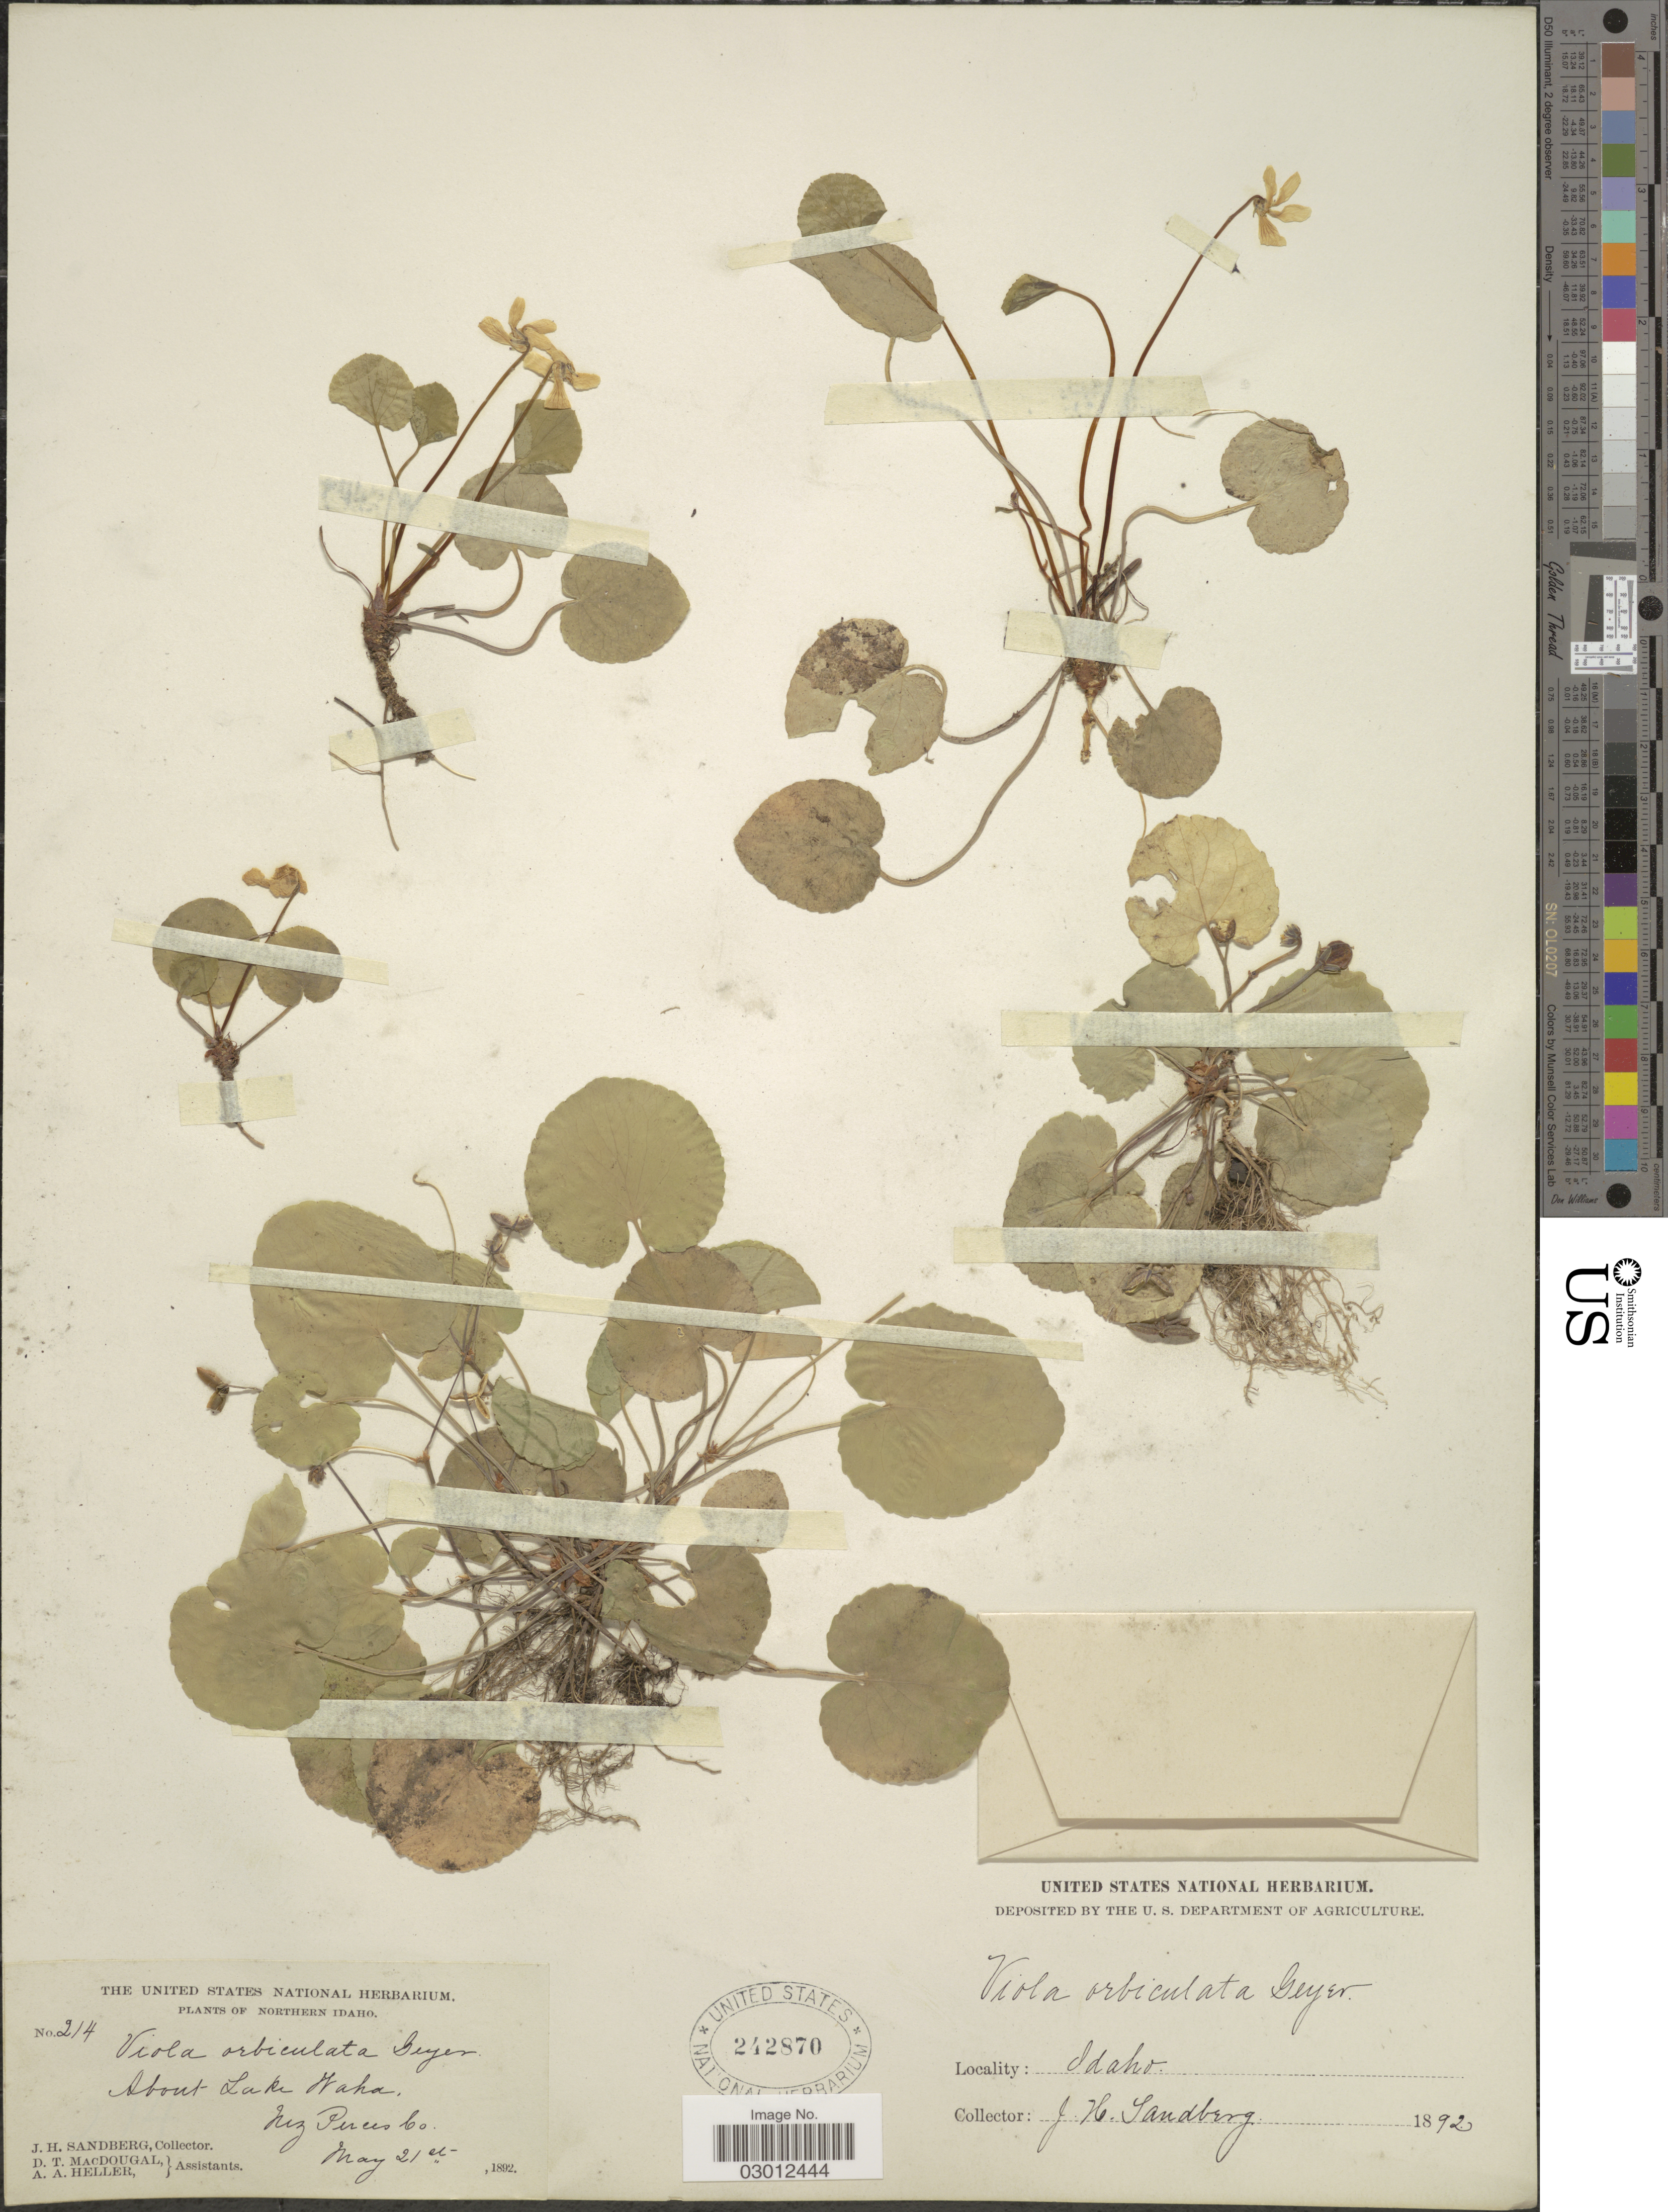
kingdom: Plantae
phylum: Tracheophyta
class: Magnoliopsida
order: Malpighiales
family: Violaceae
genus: Viola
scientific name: Viola orbiculata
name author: Geyer ex Hook.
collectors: J. H. Sandberg, D. T. MacDougal & A. A. Heller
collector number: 214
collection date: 1892-05-21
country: United States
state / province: Idaho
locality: Northern Idaho. About Lake Waha. Nez Perces Co.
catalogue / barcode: US 242870